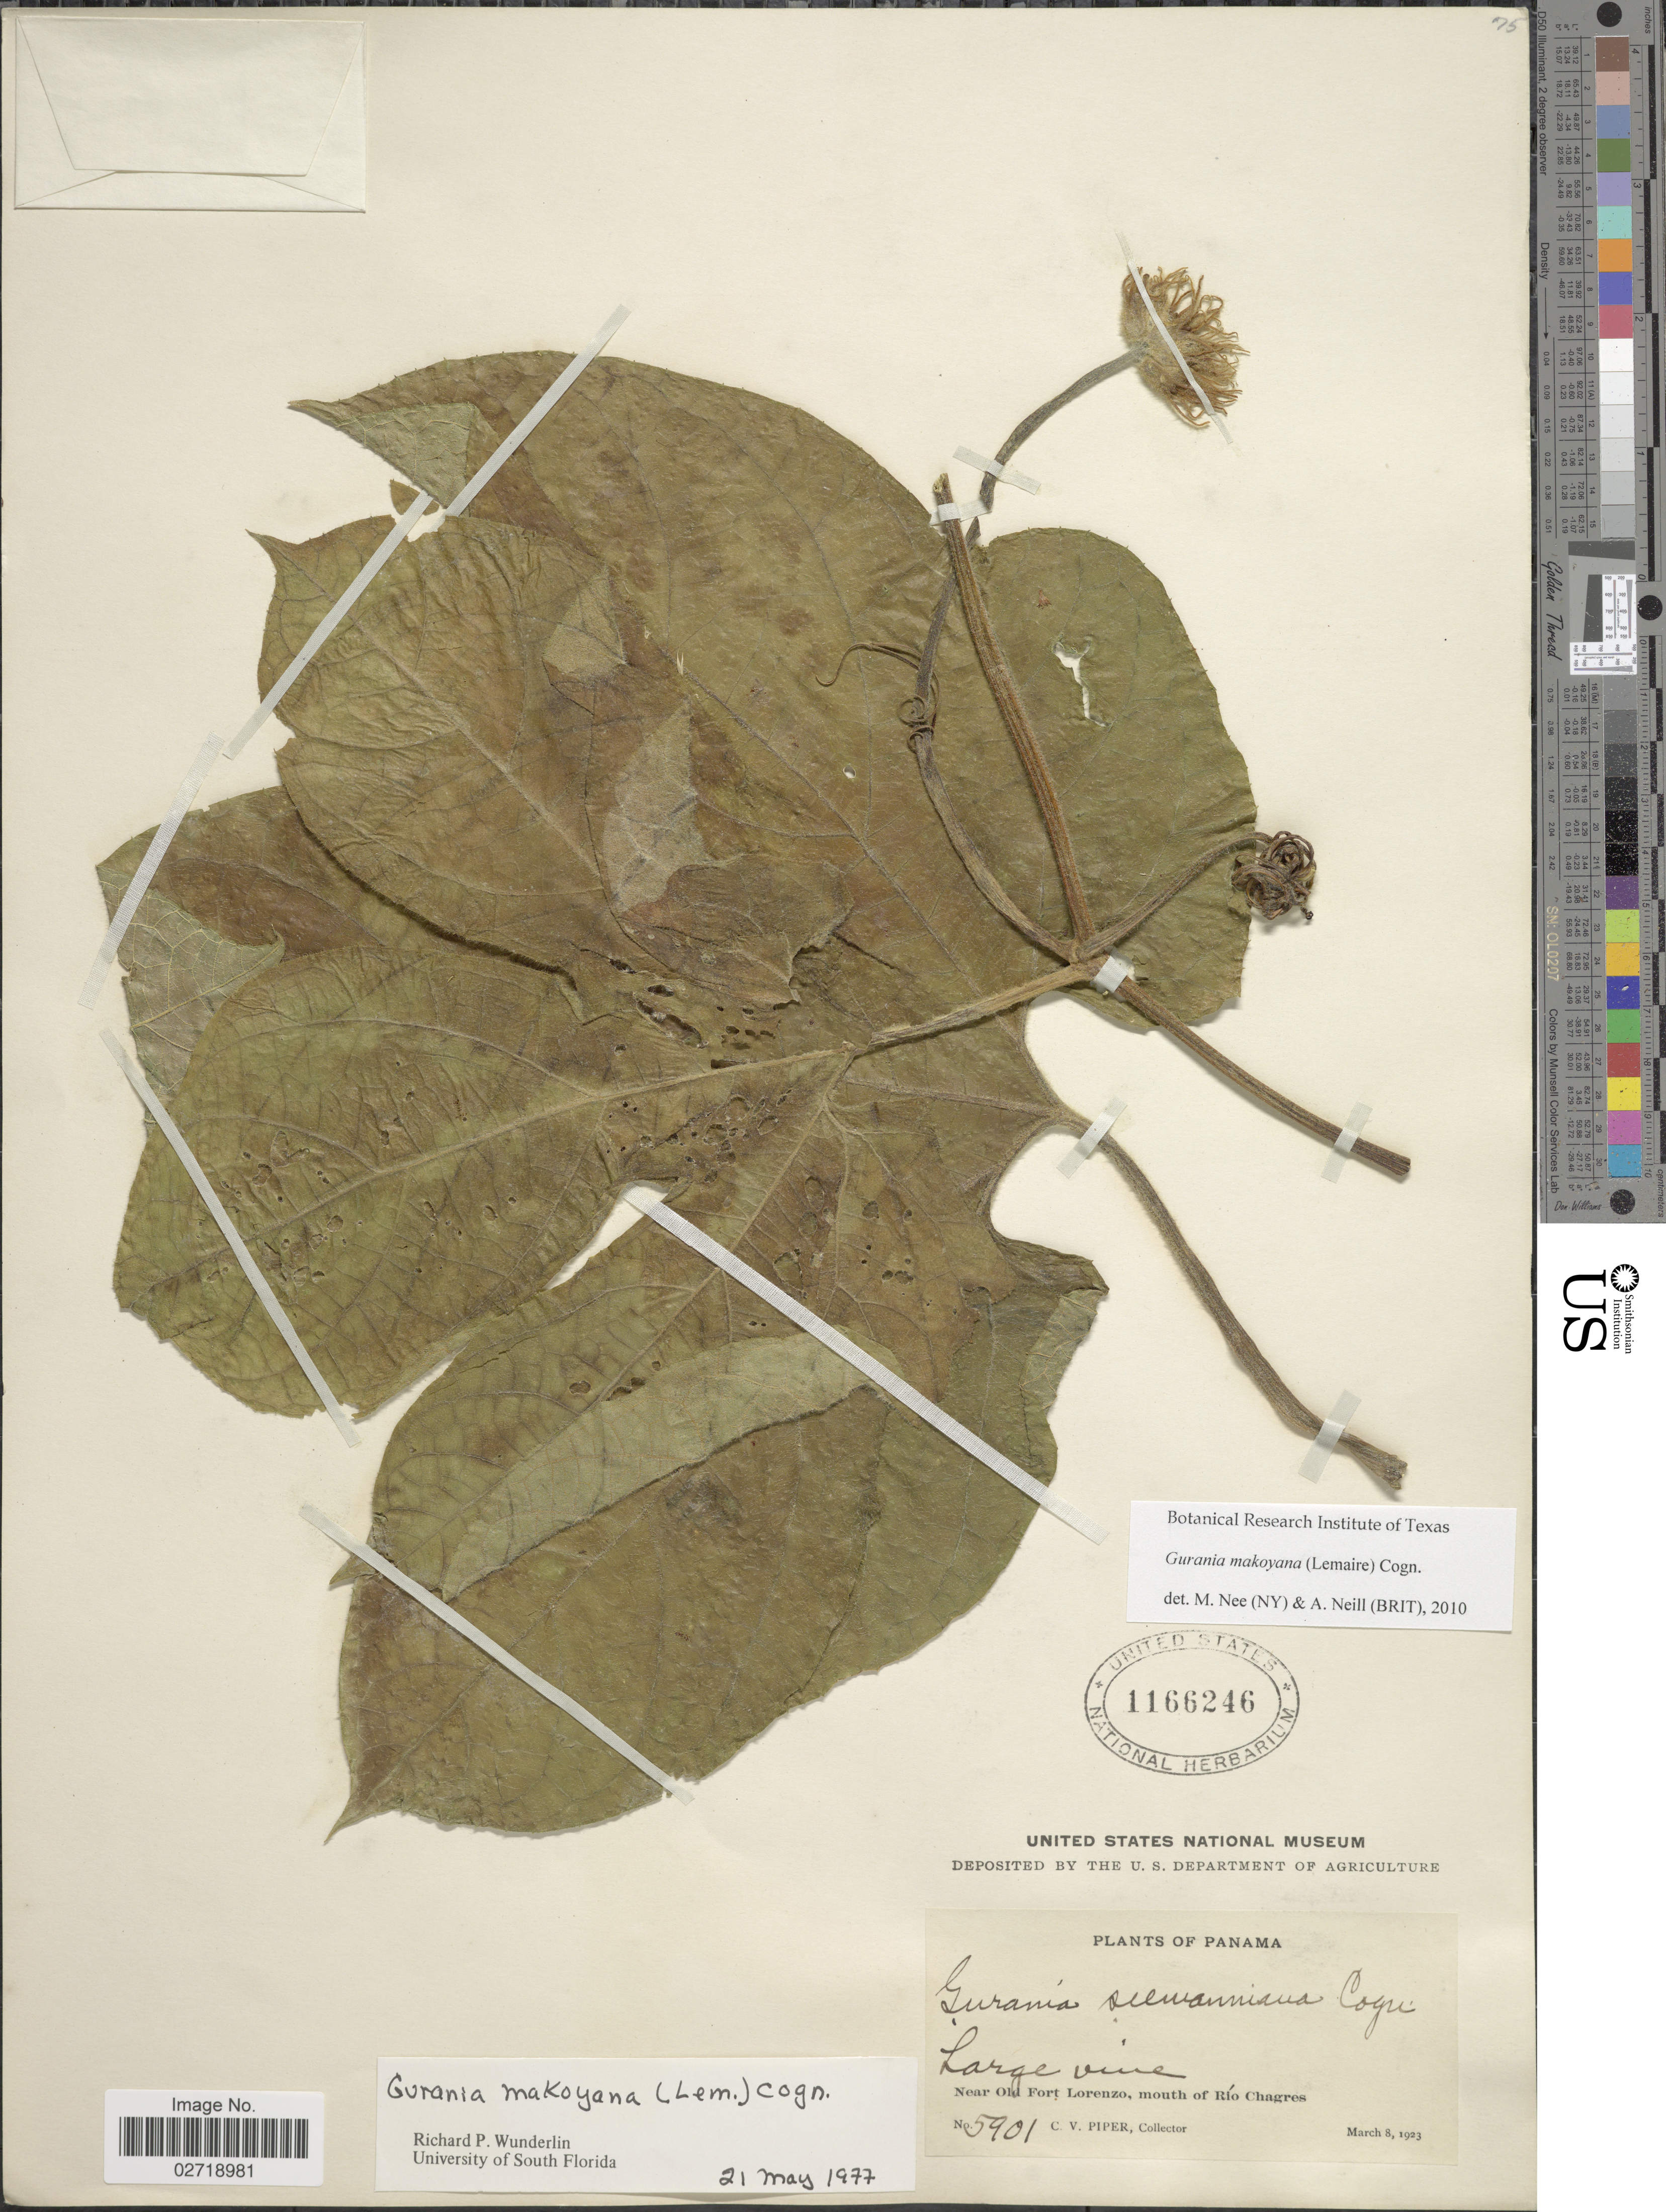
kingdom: Plantae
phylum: Tracheophyta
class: Magnoliopsida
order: Cucurbitales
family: Cucurbitaceae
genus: Gurania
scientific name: Gurania makoyana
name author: (Lem.) Cogn.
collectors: C. V. Piper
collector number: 5901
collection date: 1923-03-08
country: Panama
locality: Near Old Fort Lorenzo, mouth of Rio Chagres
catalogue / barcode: US 1166246